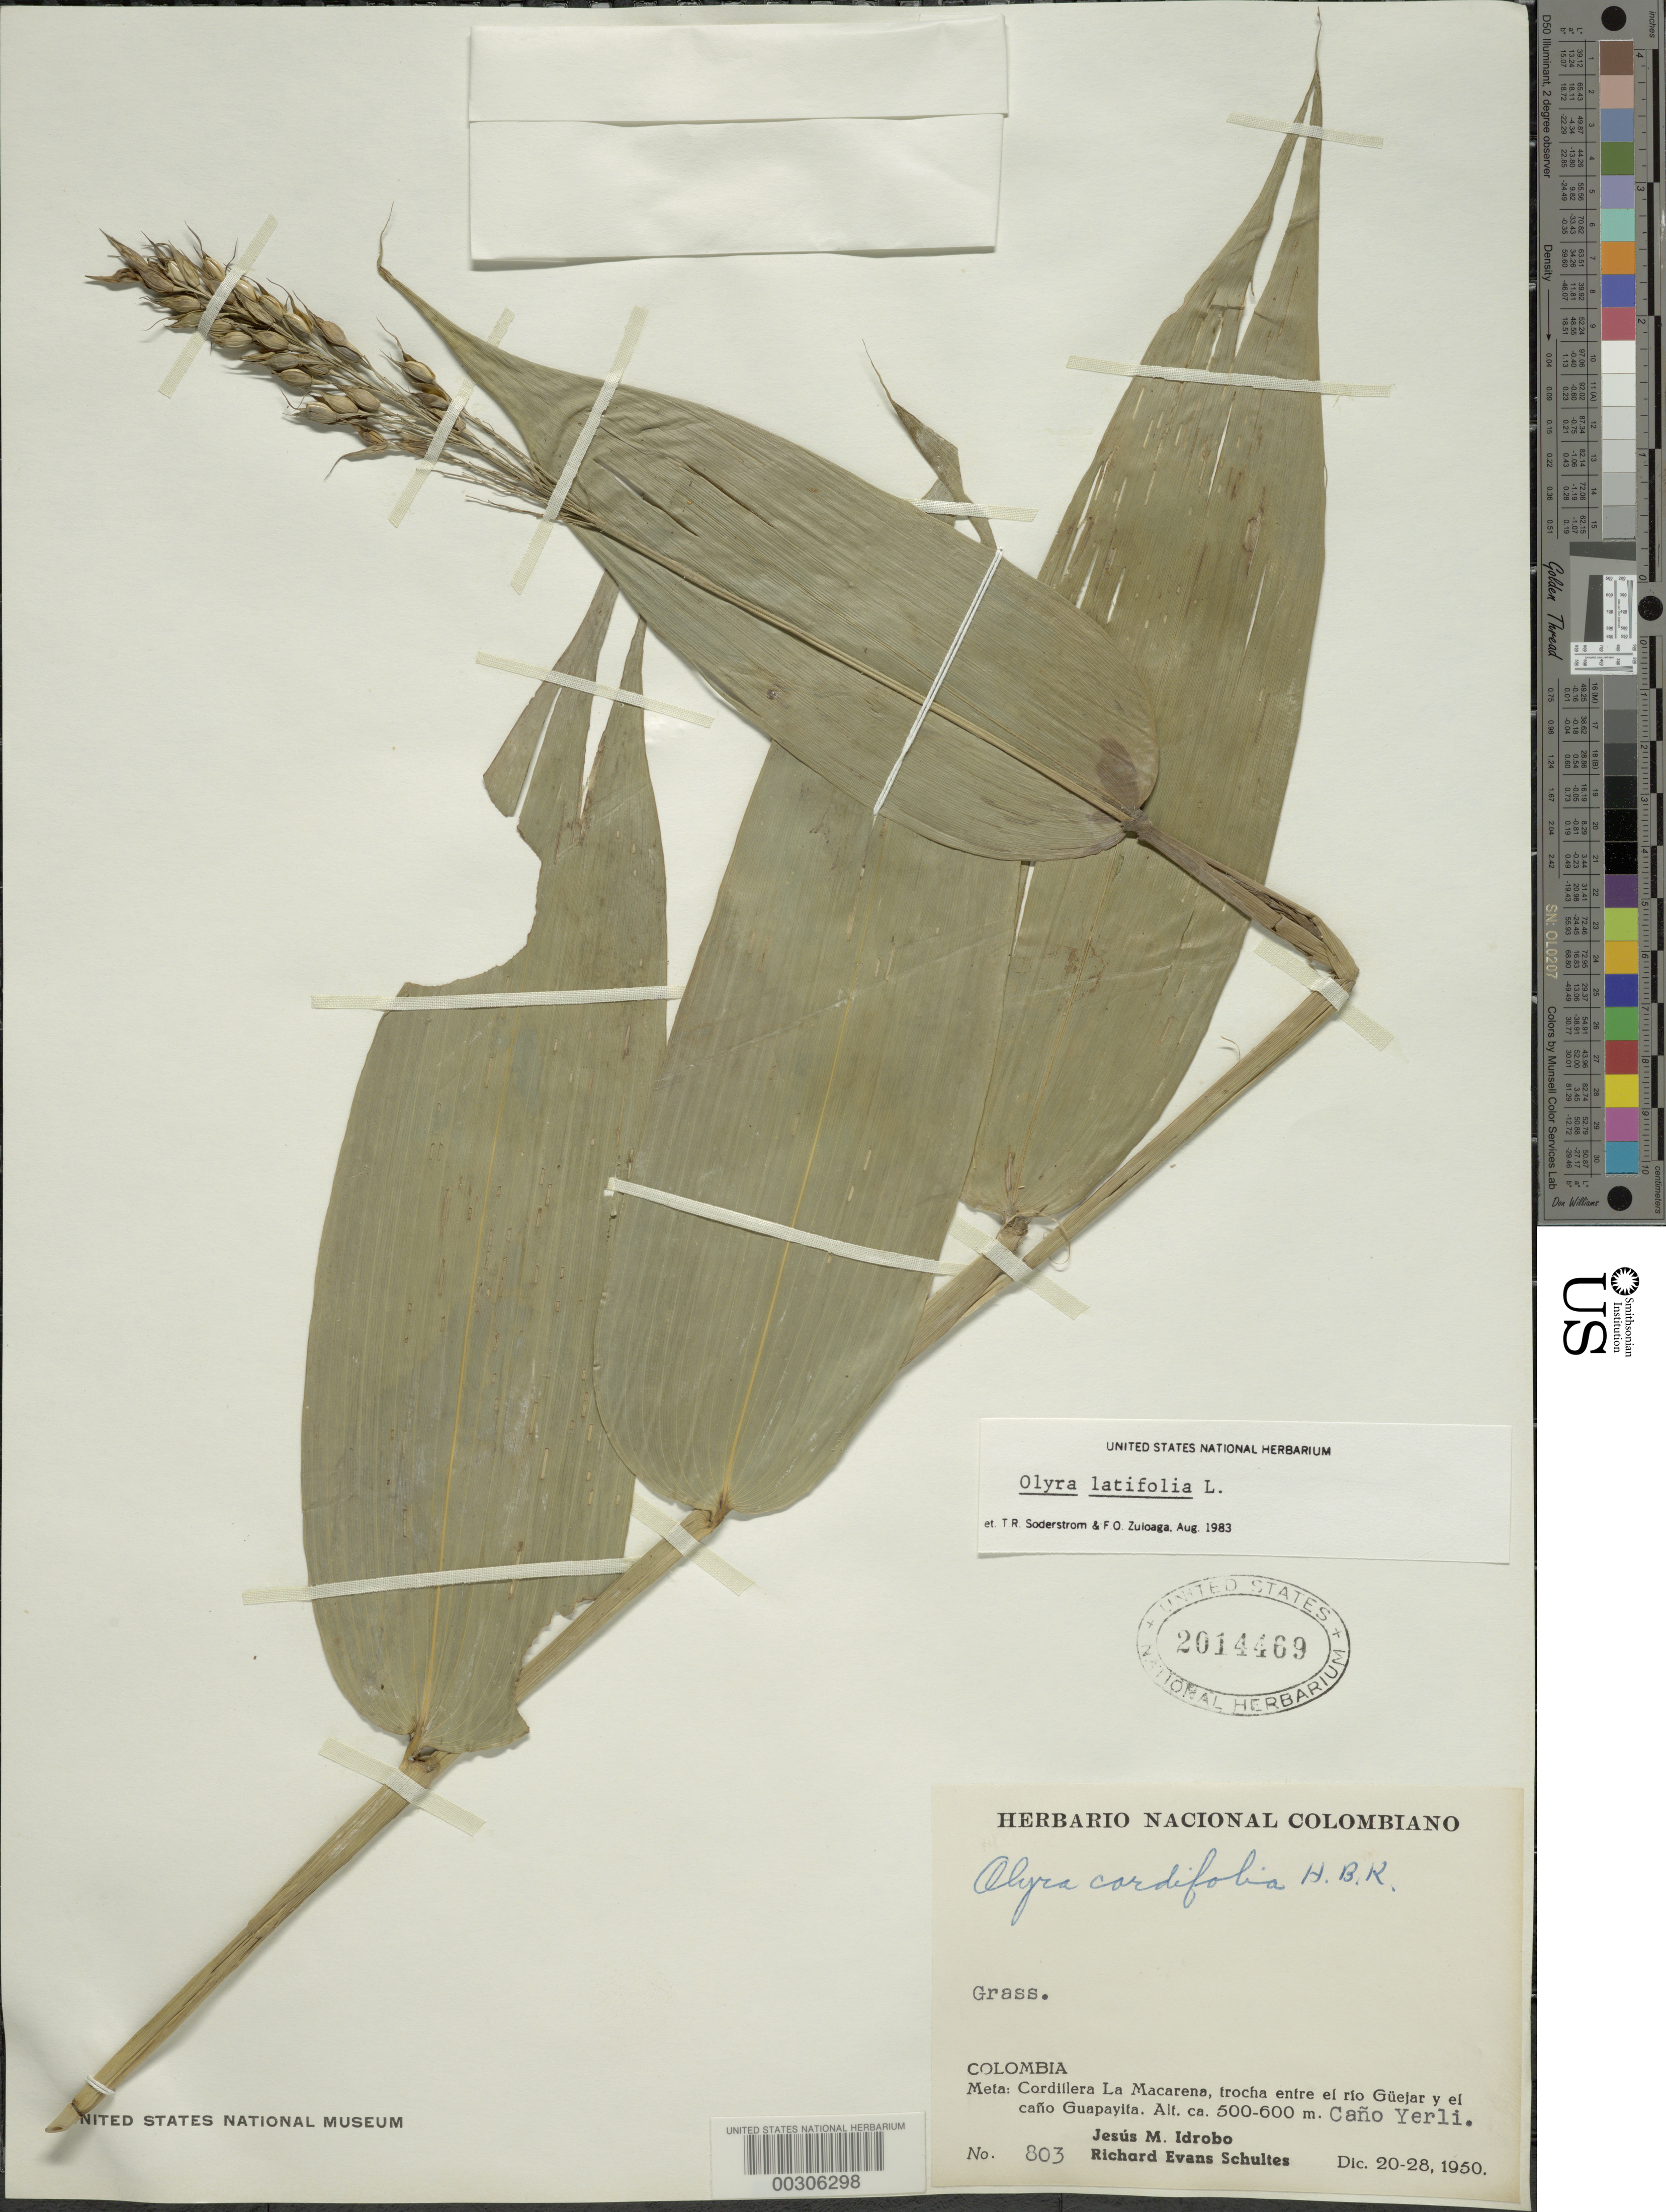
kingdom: Plantae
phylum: Tracheophyta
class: Liliopsida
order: Poales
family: Poaceae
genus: Olyra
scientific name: Olyra latifolia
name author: L.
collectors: J. M. Idrobo & R. E. Schultes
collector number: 803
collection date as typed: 20 Dec 1950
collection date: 1950-12-20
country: Colombia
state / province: Meta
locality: Caño Yerli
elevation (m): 500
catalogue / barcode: US 2014469